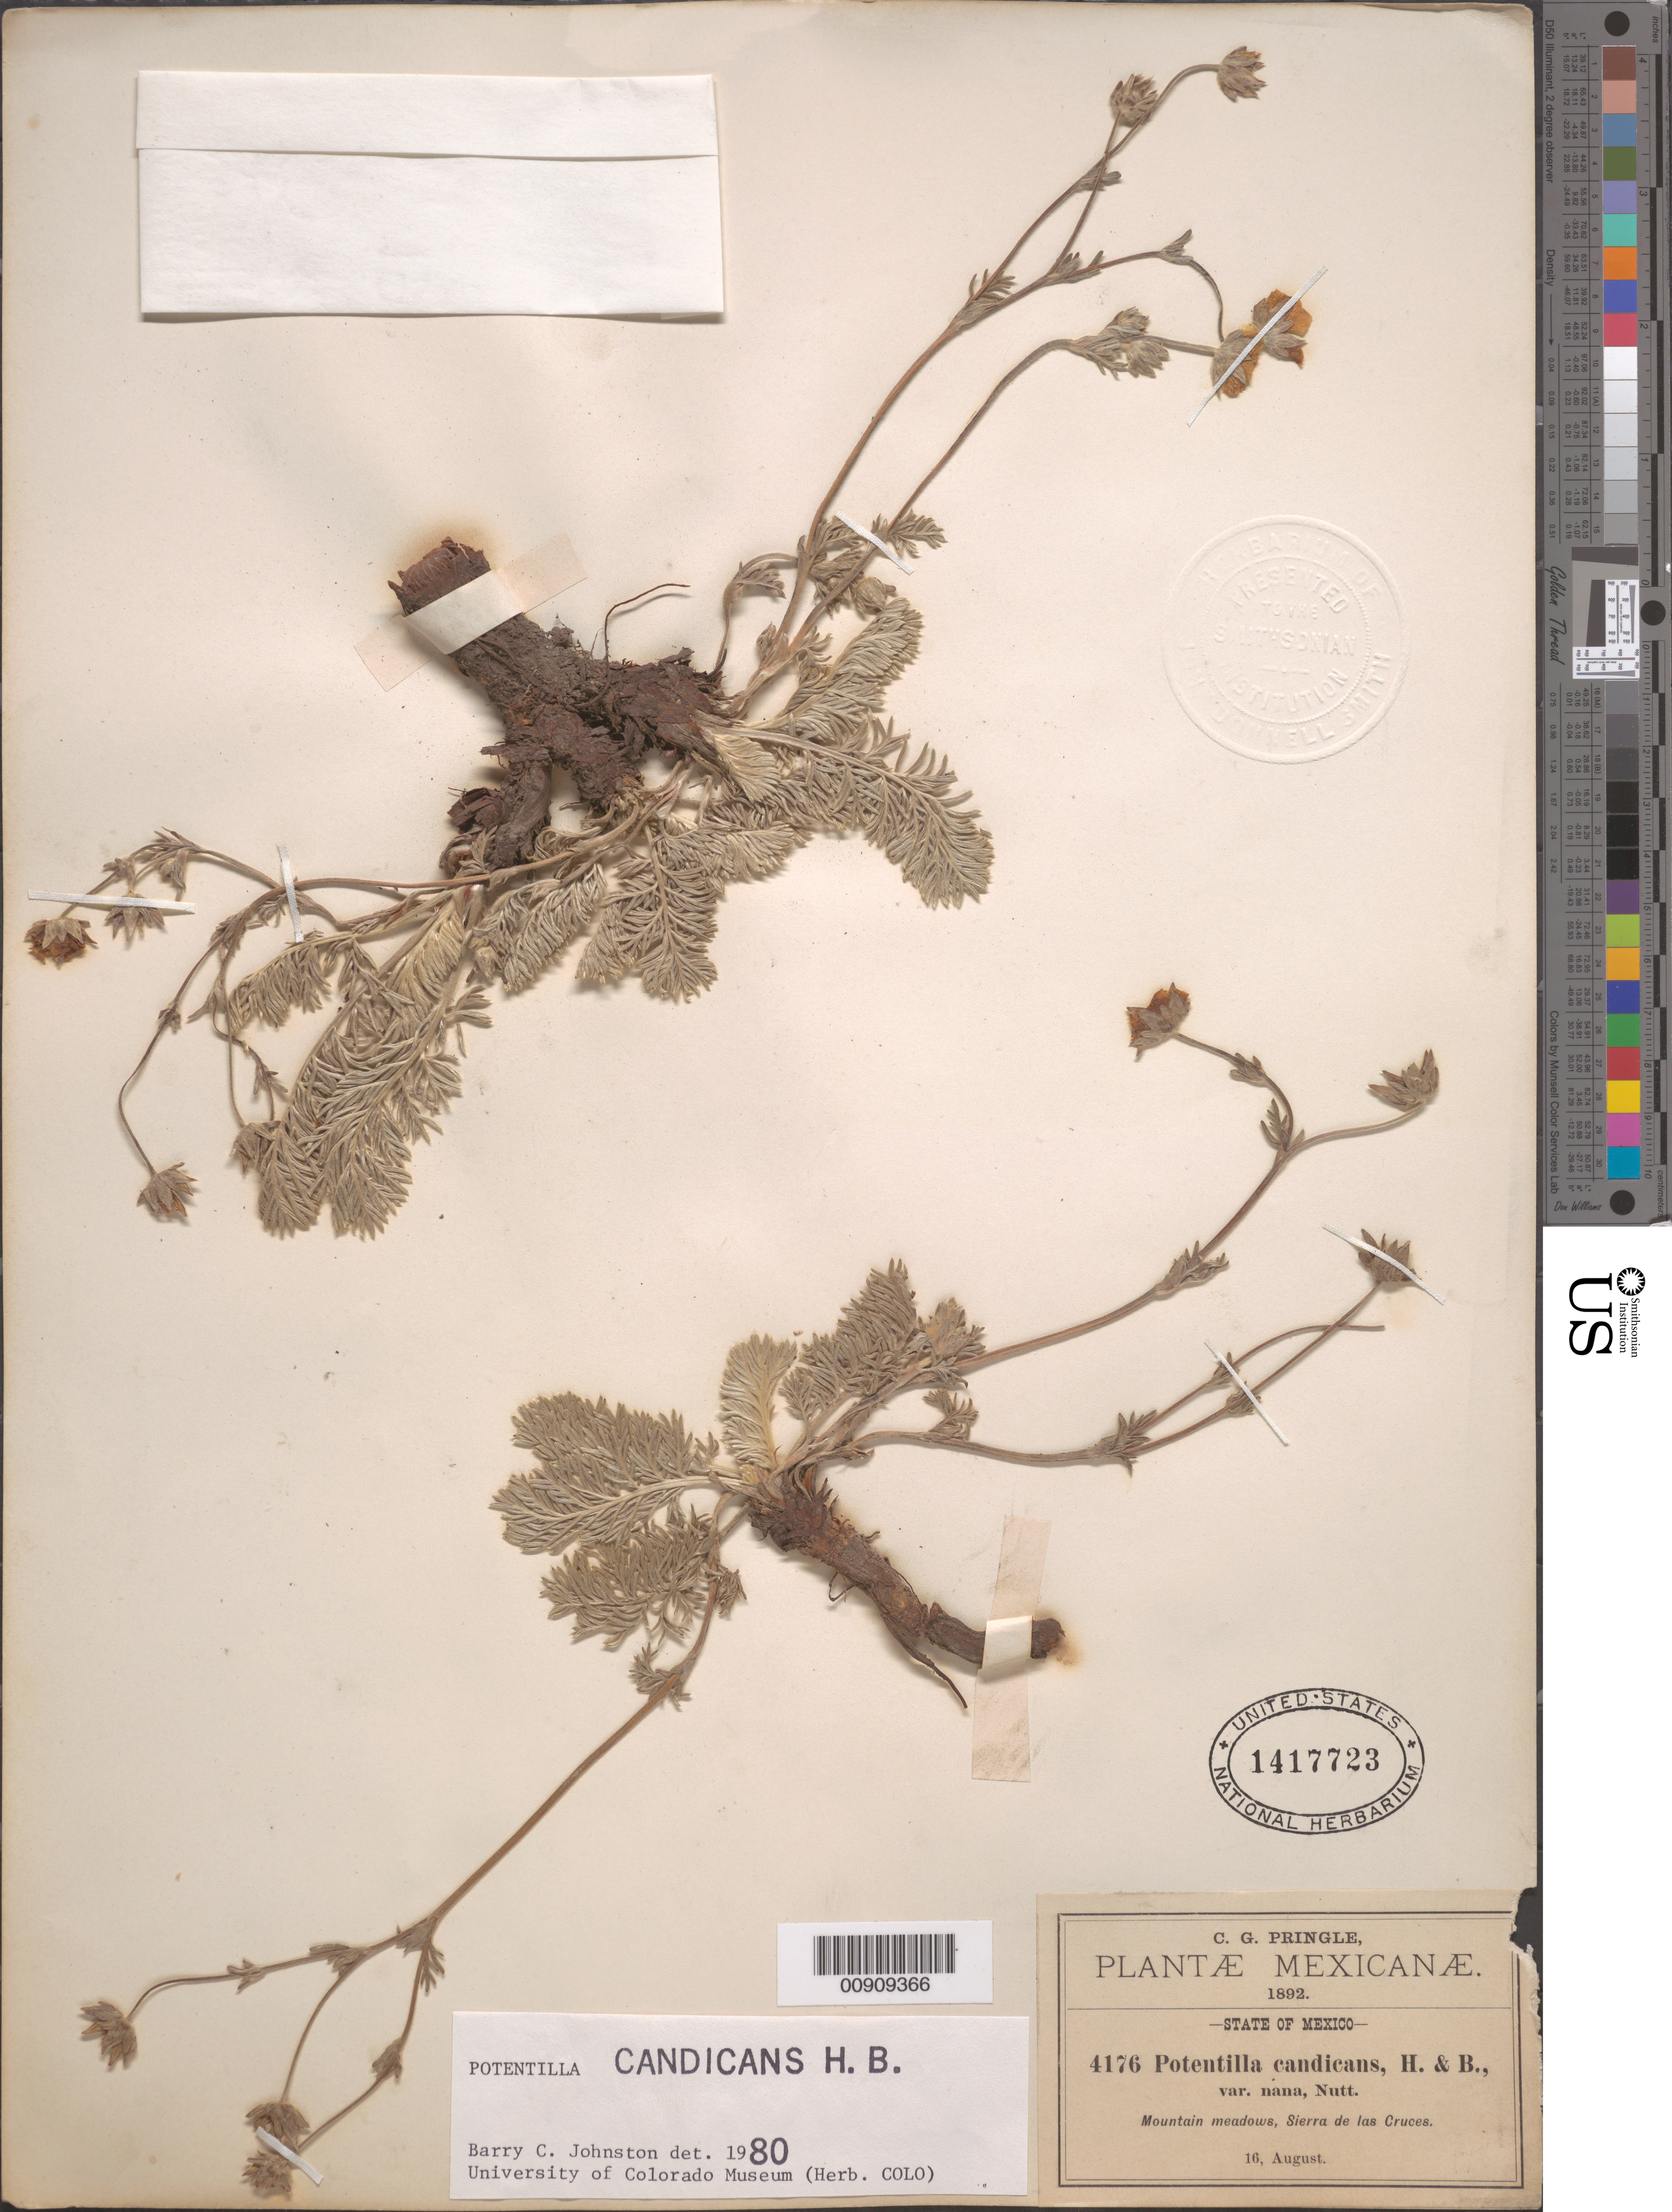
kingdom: Plantae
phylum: Tracheophyta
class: Magnoliopsida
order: Rosales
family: Rosaceae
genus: Potentilla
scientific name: Potentilla candicans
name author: Humb. & Bonpl. ex Nestl.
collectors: C. G. Pringle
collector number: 4176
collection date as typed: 16 Aug 1892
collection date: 1892-08-16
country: Mexico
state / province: México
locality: Sierra de las Cruces, State of Mexico.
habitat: Mountain meadows.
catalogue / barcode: US 1417723